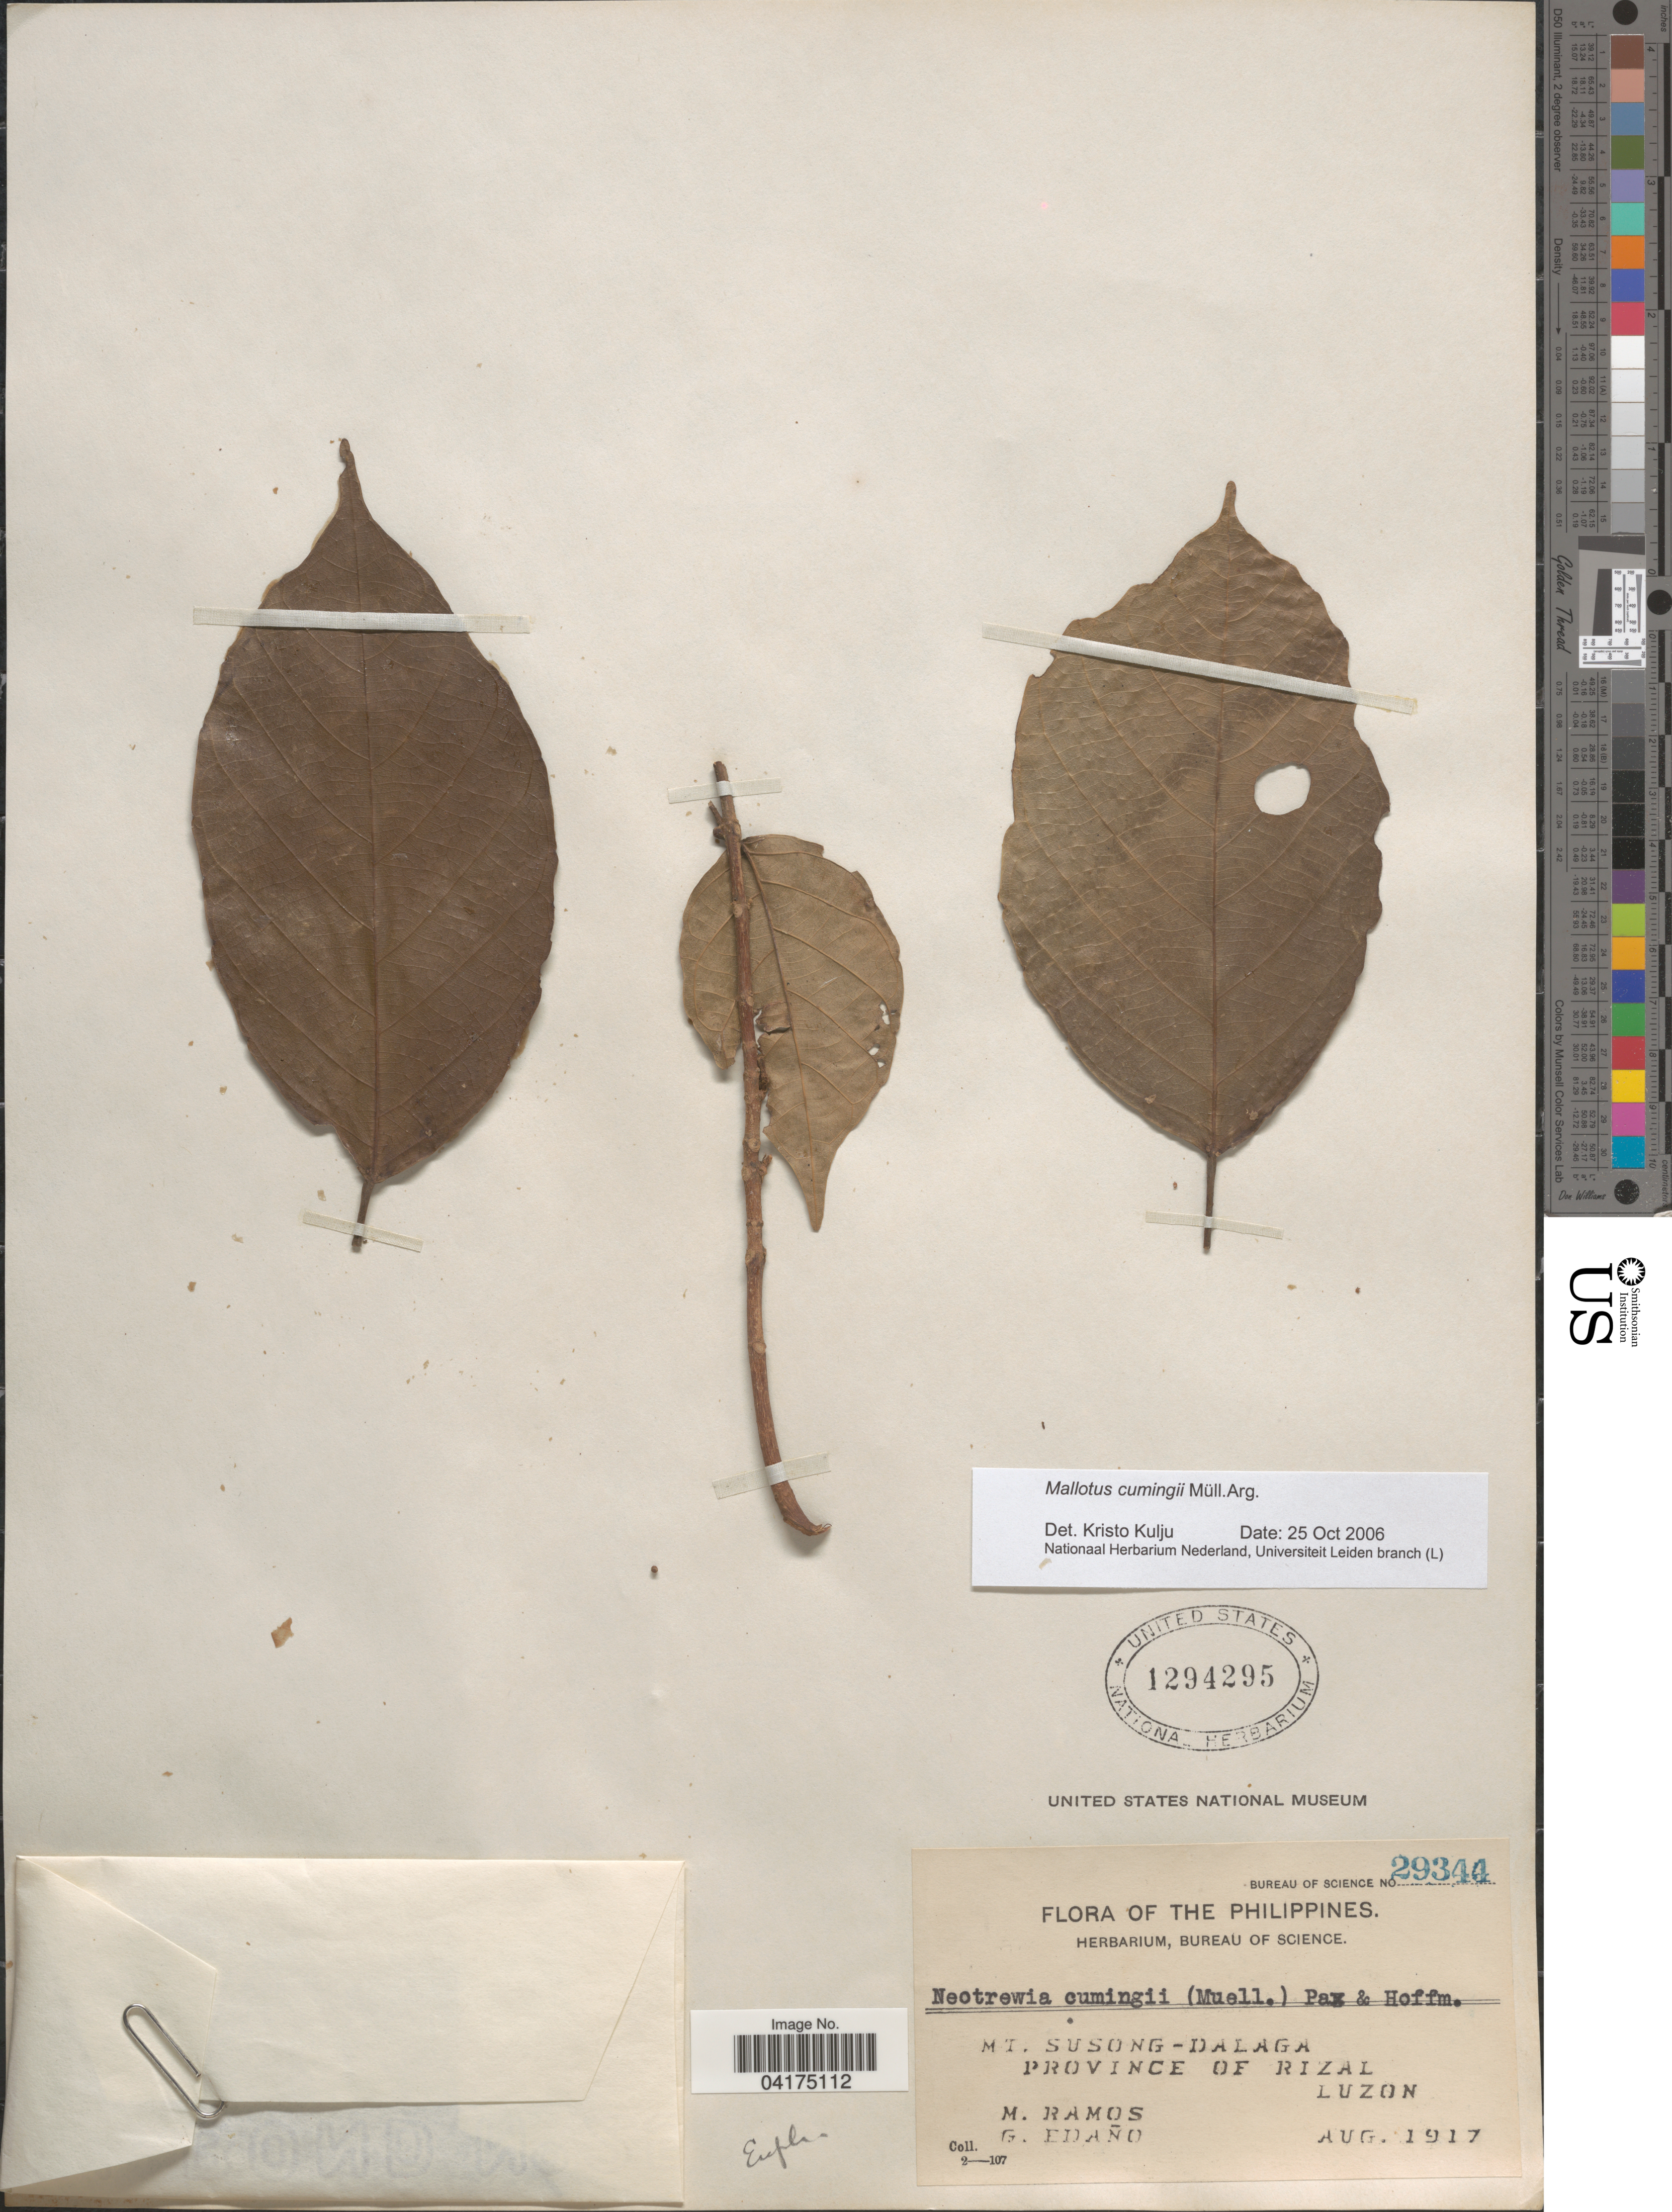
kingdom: Plantae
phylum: Tracheophyta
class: Magnoliopsida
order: Malpighiales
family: Euphorbiaceae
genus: Mallotus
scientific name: Mallotus cumingii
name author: Müll. Arg.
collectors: M. Ramos & G. Edaño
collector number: Bureau of Science 29344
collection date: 1917-08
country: Philippines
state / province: Calabarzon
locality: Mt. Susong-Dalaga. Province of Rizal. Luzon.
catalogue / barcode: US 1294295